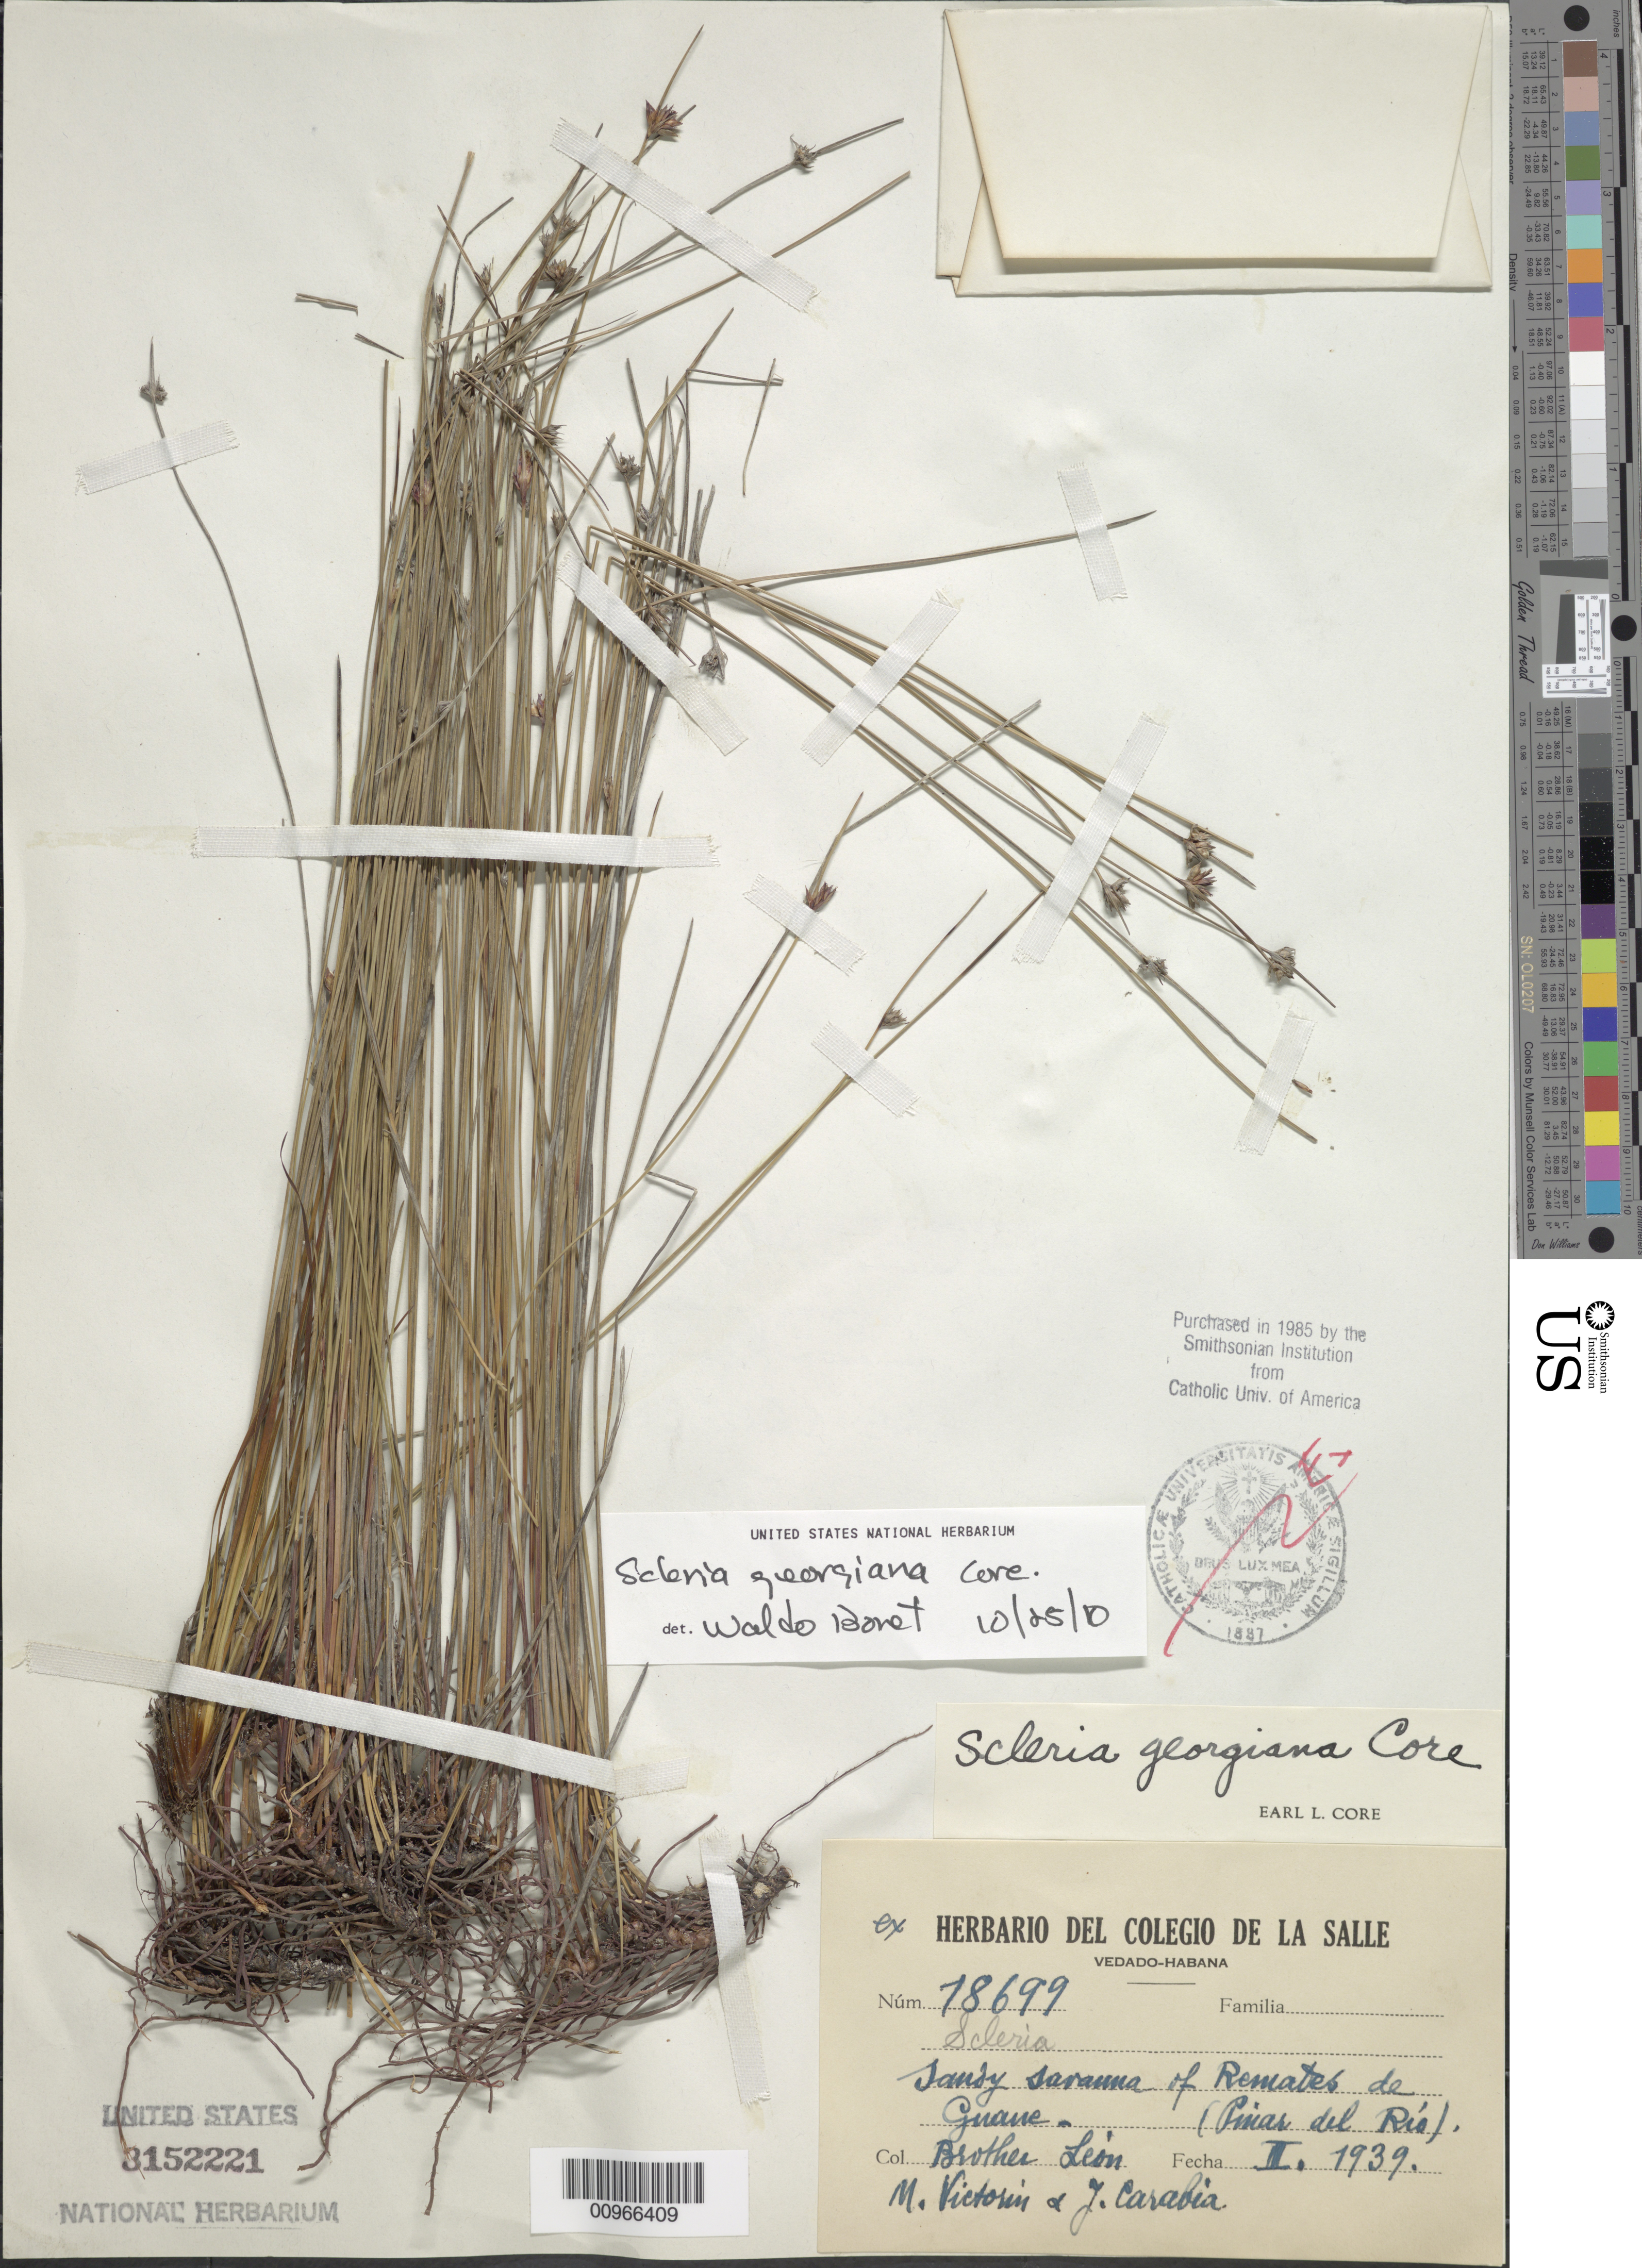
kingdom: Plantae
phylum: Tracheophyta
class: Liliopsida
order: Poales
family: Cyperaceae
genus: Scleria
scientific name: Scleria georgiana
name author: Core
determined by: Core, E. L.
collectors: Bro. León, F. Victorin & J. Carabia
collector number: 18699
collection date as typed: Mar 1939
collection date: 1939-03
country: Cuba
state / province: Pinar del Rio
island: Cuba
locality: Remates de Guane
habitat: Sandy savanna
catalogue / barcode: US 3152221